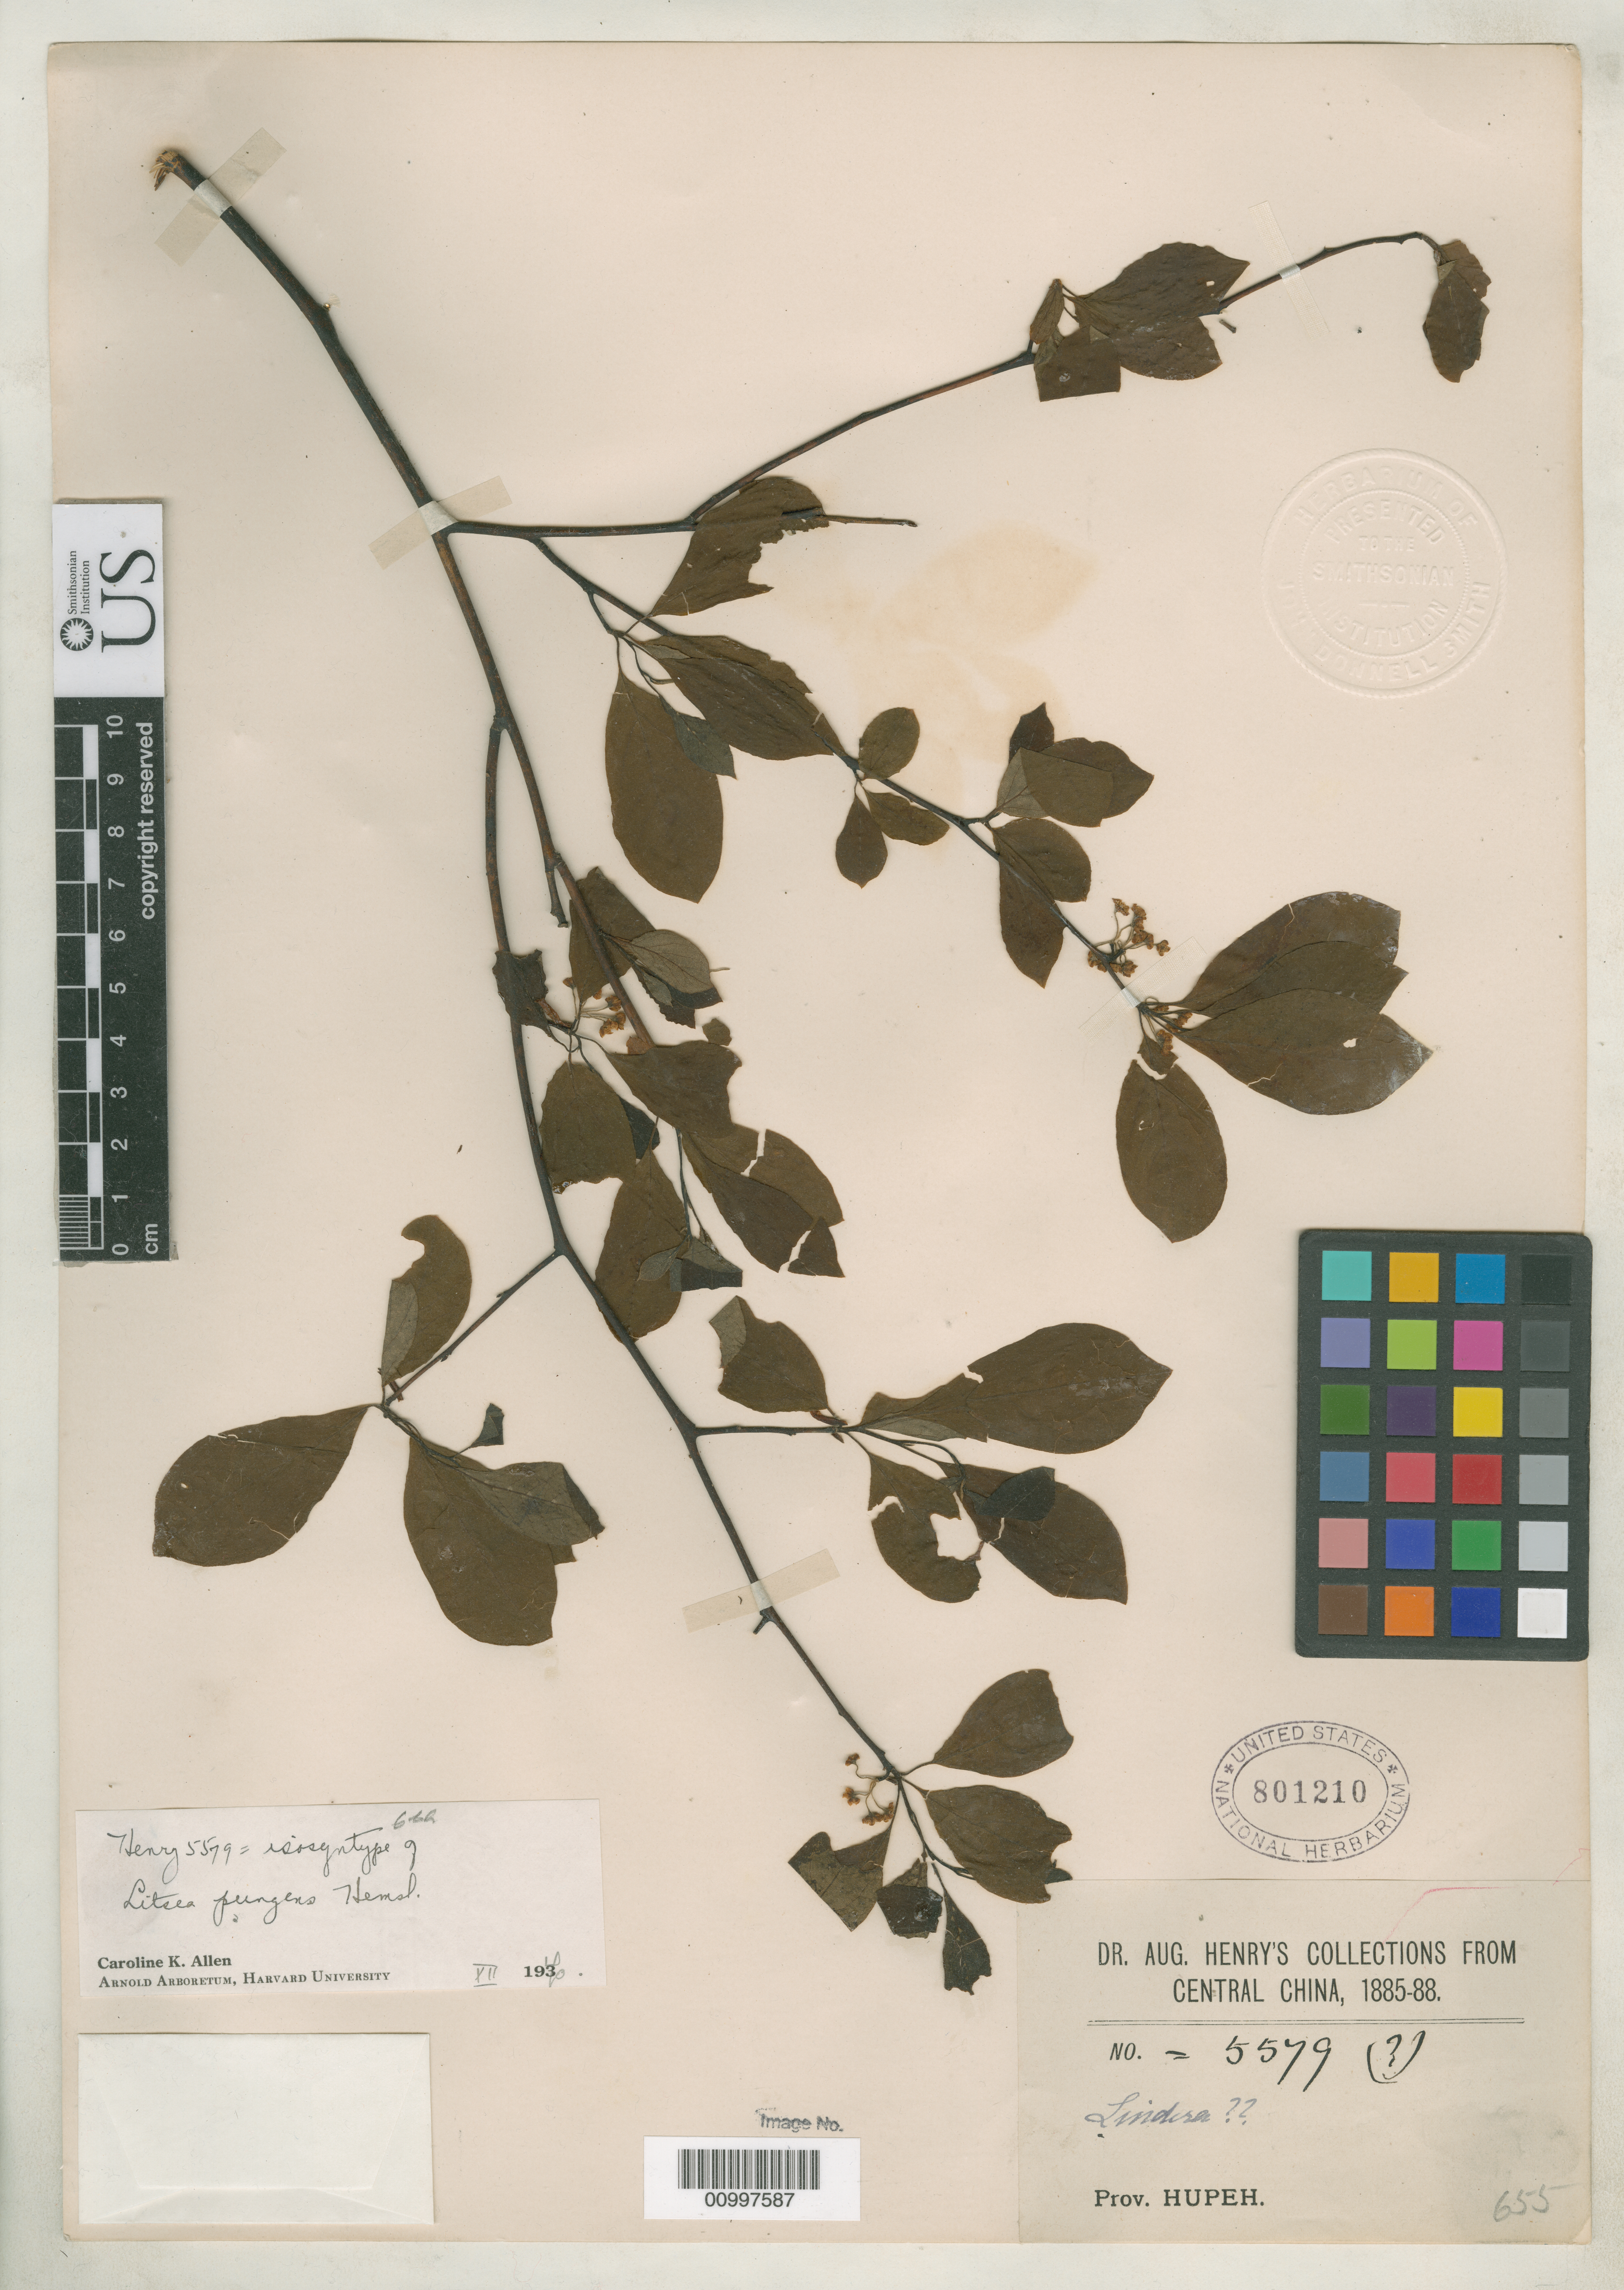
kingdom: Plantae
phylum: Tracheophyta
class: Magnoliopsida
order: Laurales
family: Lauraceae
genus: Litsea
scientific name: Litsea pungens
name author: Hemsl.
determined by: Allen, C. K.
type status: Isosyntype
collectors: A. Henry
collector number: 5579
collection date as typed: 1885 to -- --- 1888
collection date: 1885/1888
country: China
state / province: Hubei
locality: Prov. Hupeh.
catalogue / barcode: US 801210